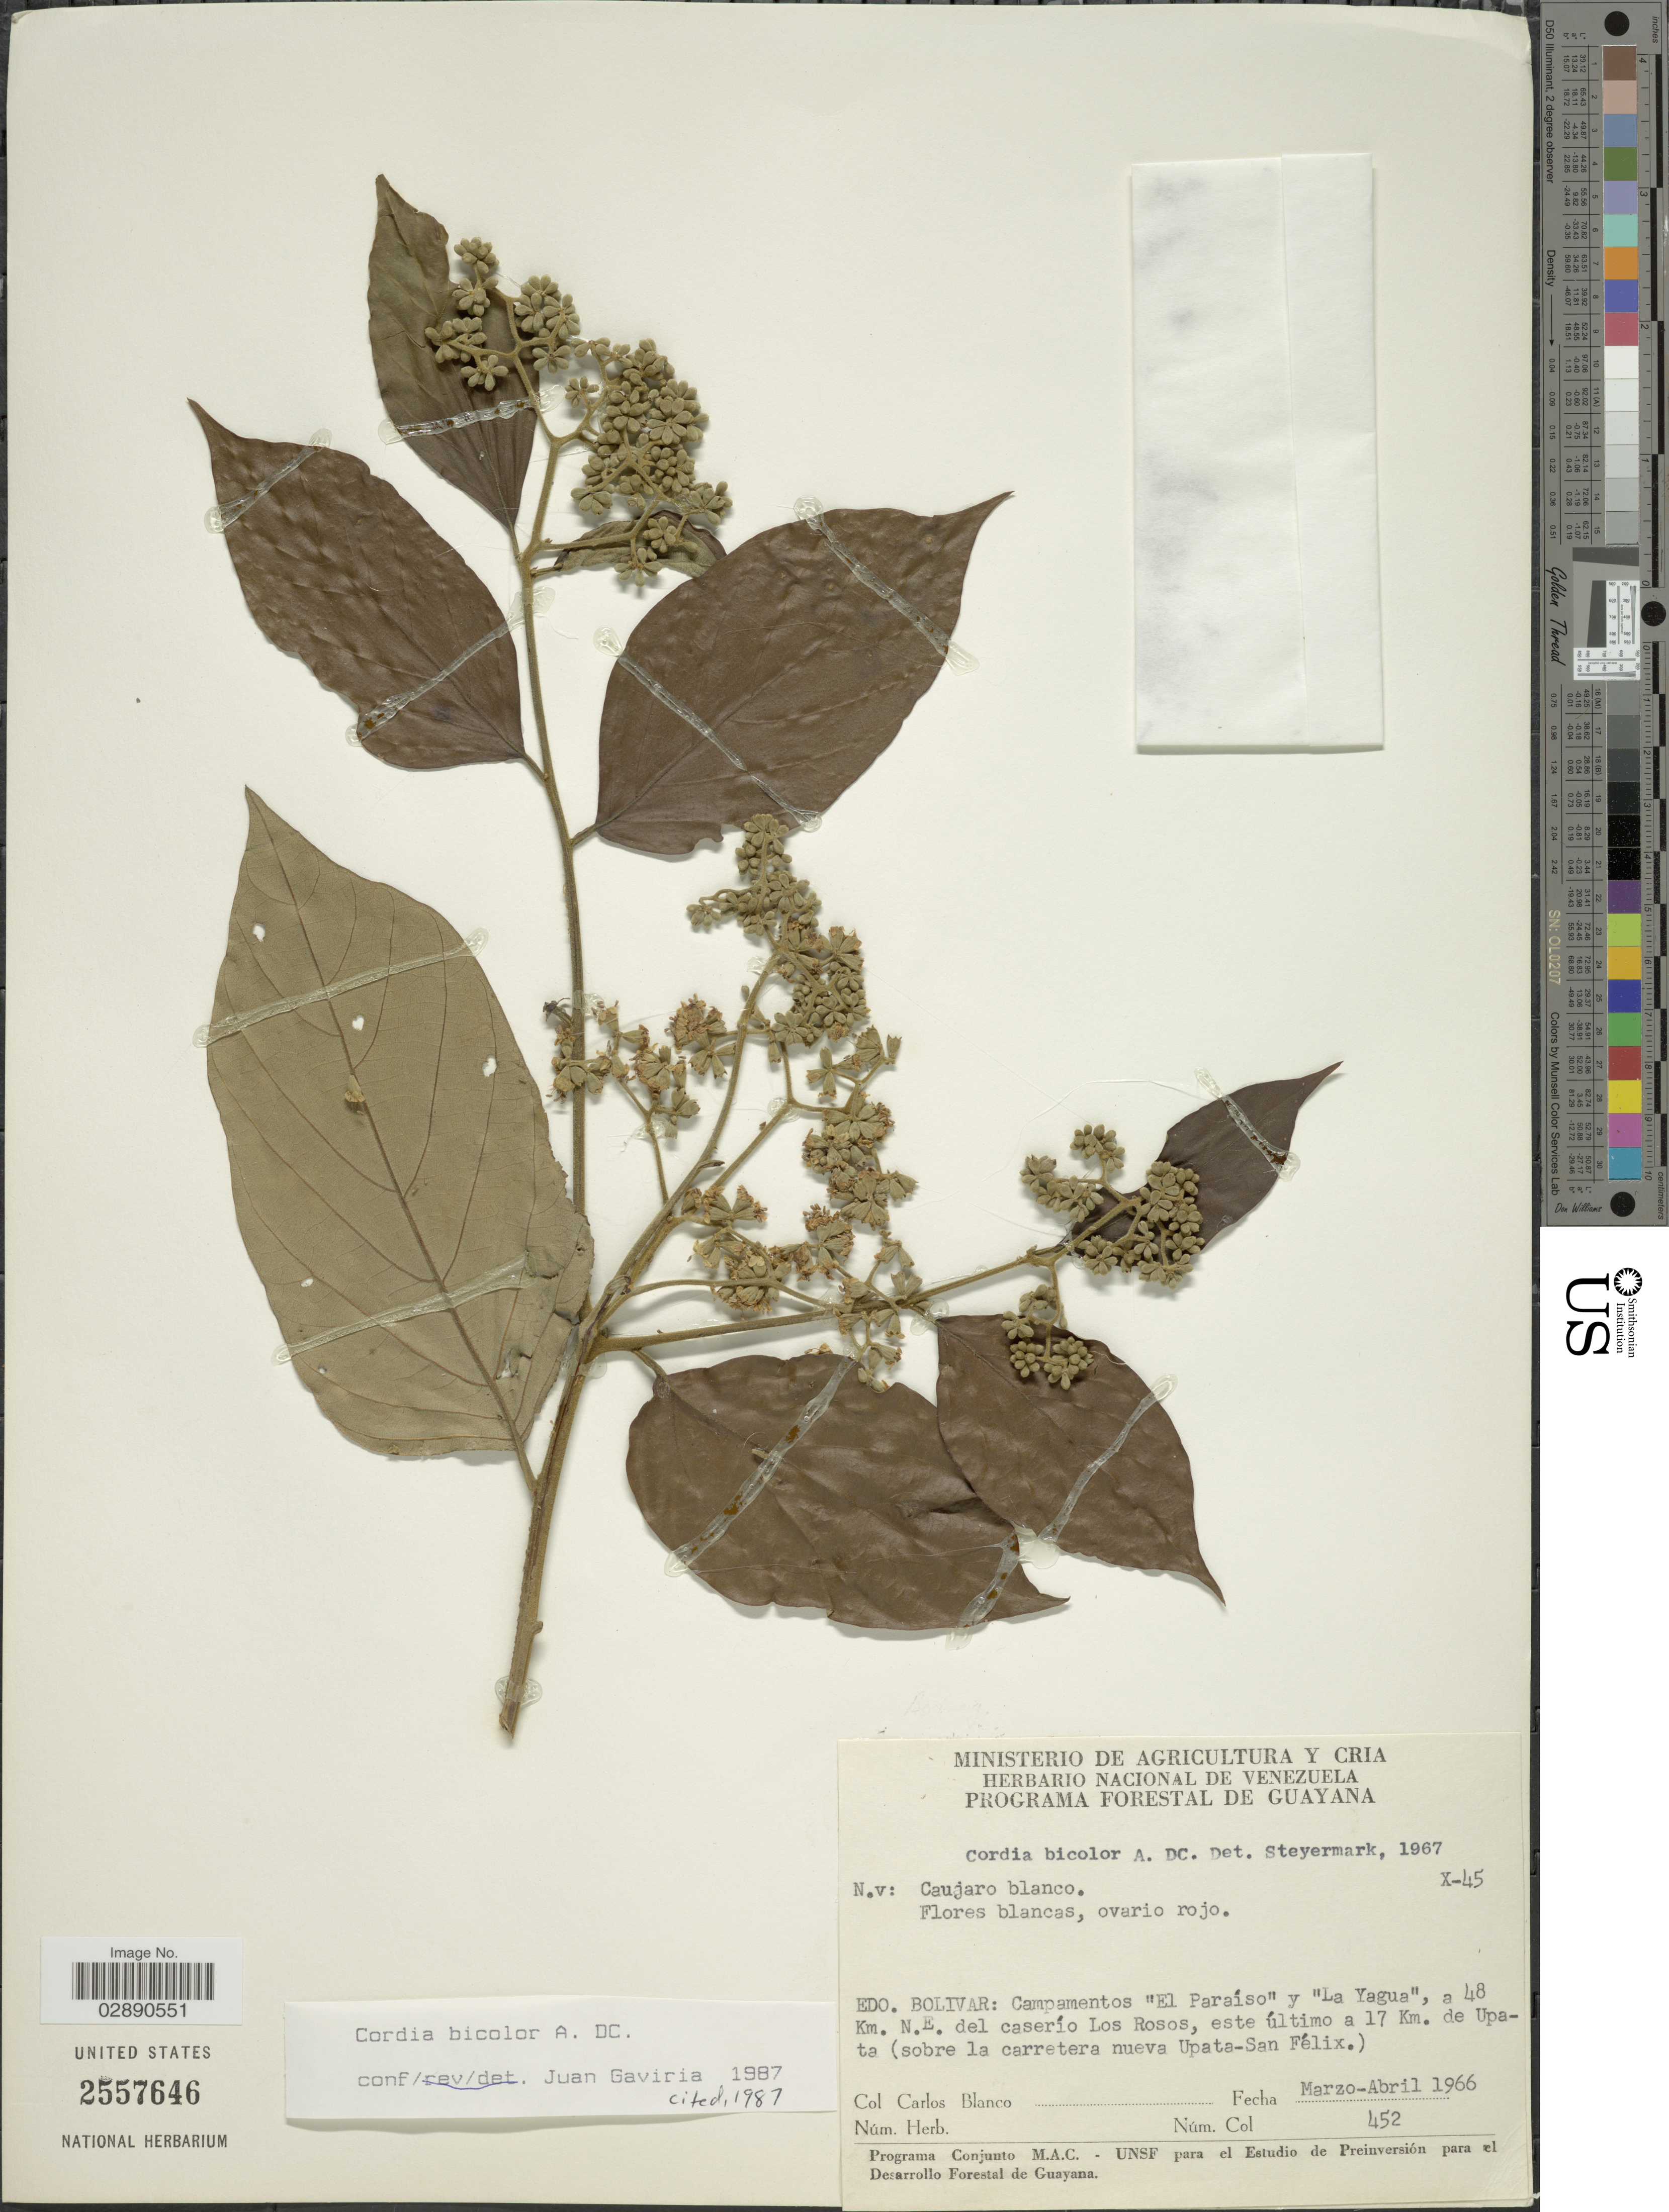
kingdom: Plantae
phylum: Tracheophyta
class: Magnoliopsida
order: Boraginales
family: Cordiaceae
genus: Cordia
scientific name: Cordia bicolor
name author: A. DC.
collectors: C. Blanco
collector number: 452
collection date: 1966-03/1966-04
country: Venezuela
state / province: Bolivar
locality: Campamentos "El Paraíso" y "La Yagua", a 48 Km. N.E. del caserío Los Rosos, este último a 17 Km. de Upata (sobre la carretera nueva Upata-San Félix).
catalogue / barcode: US 2557646